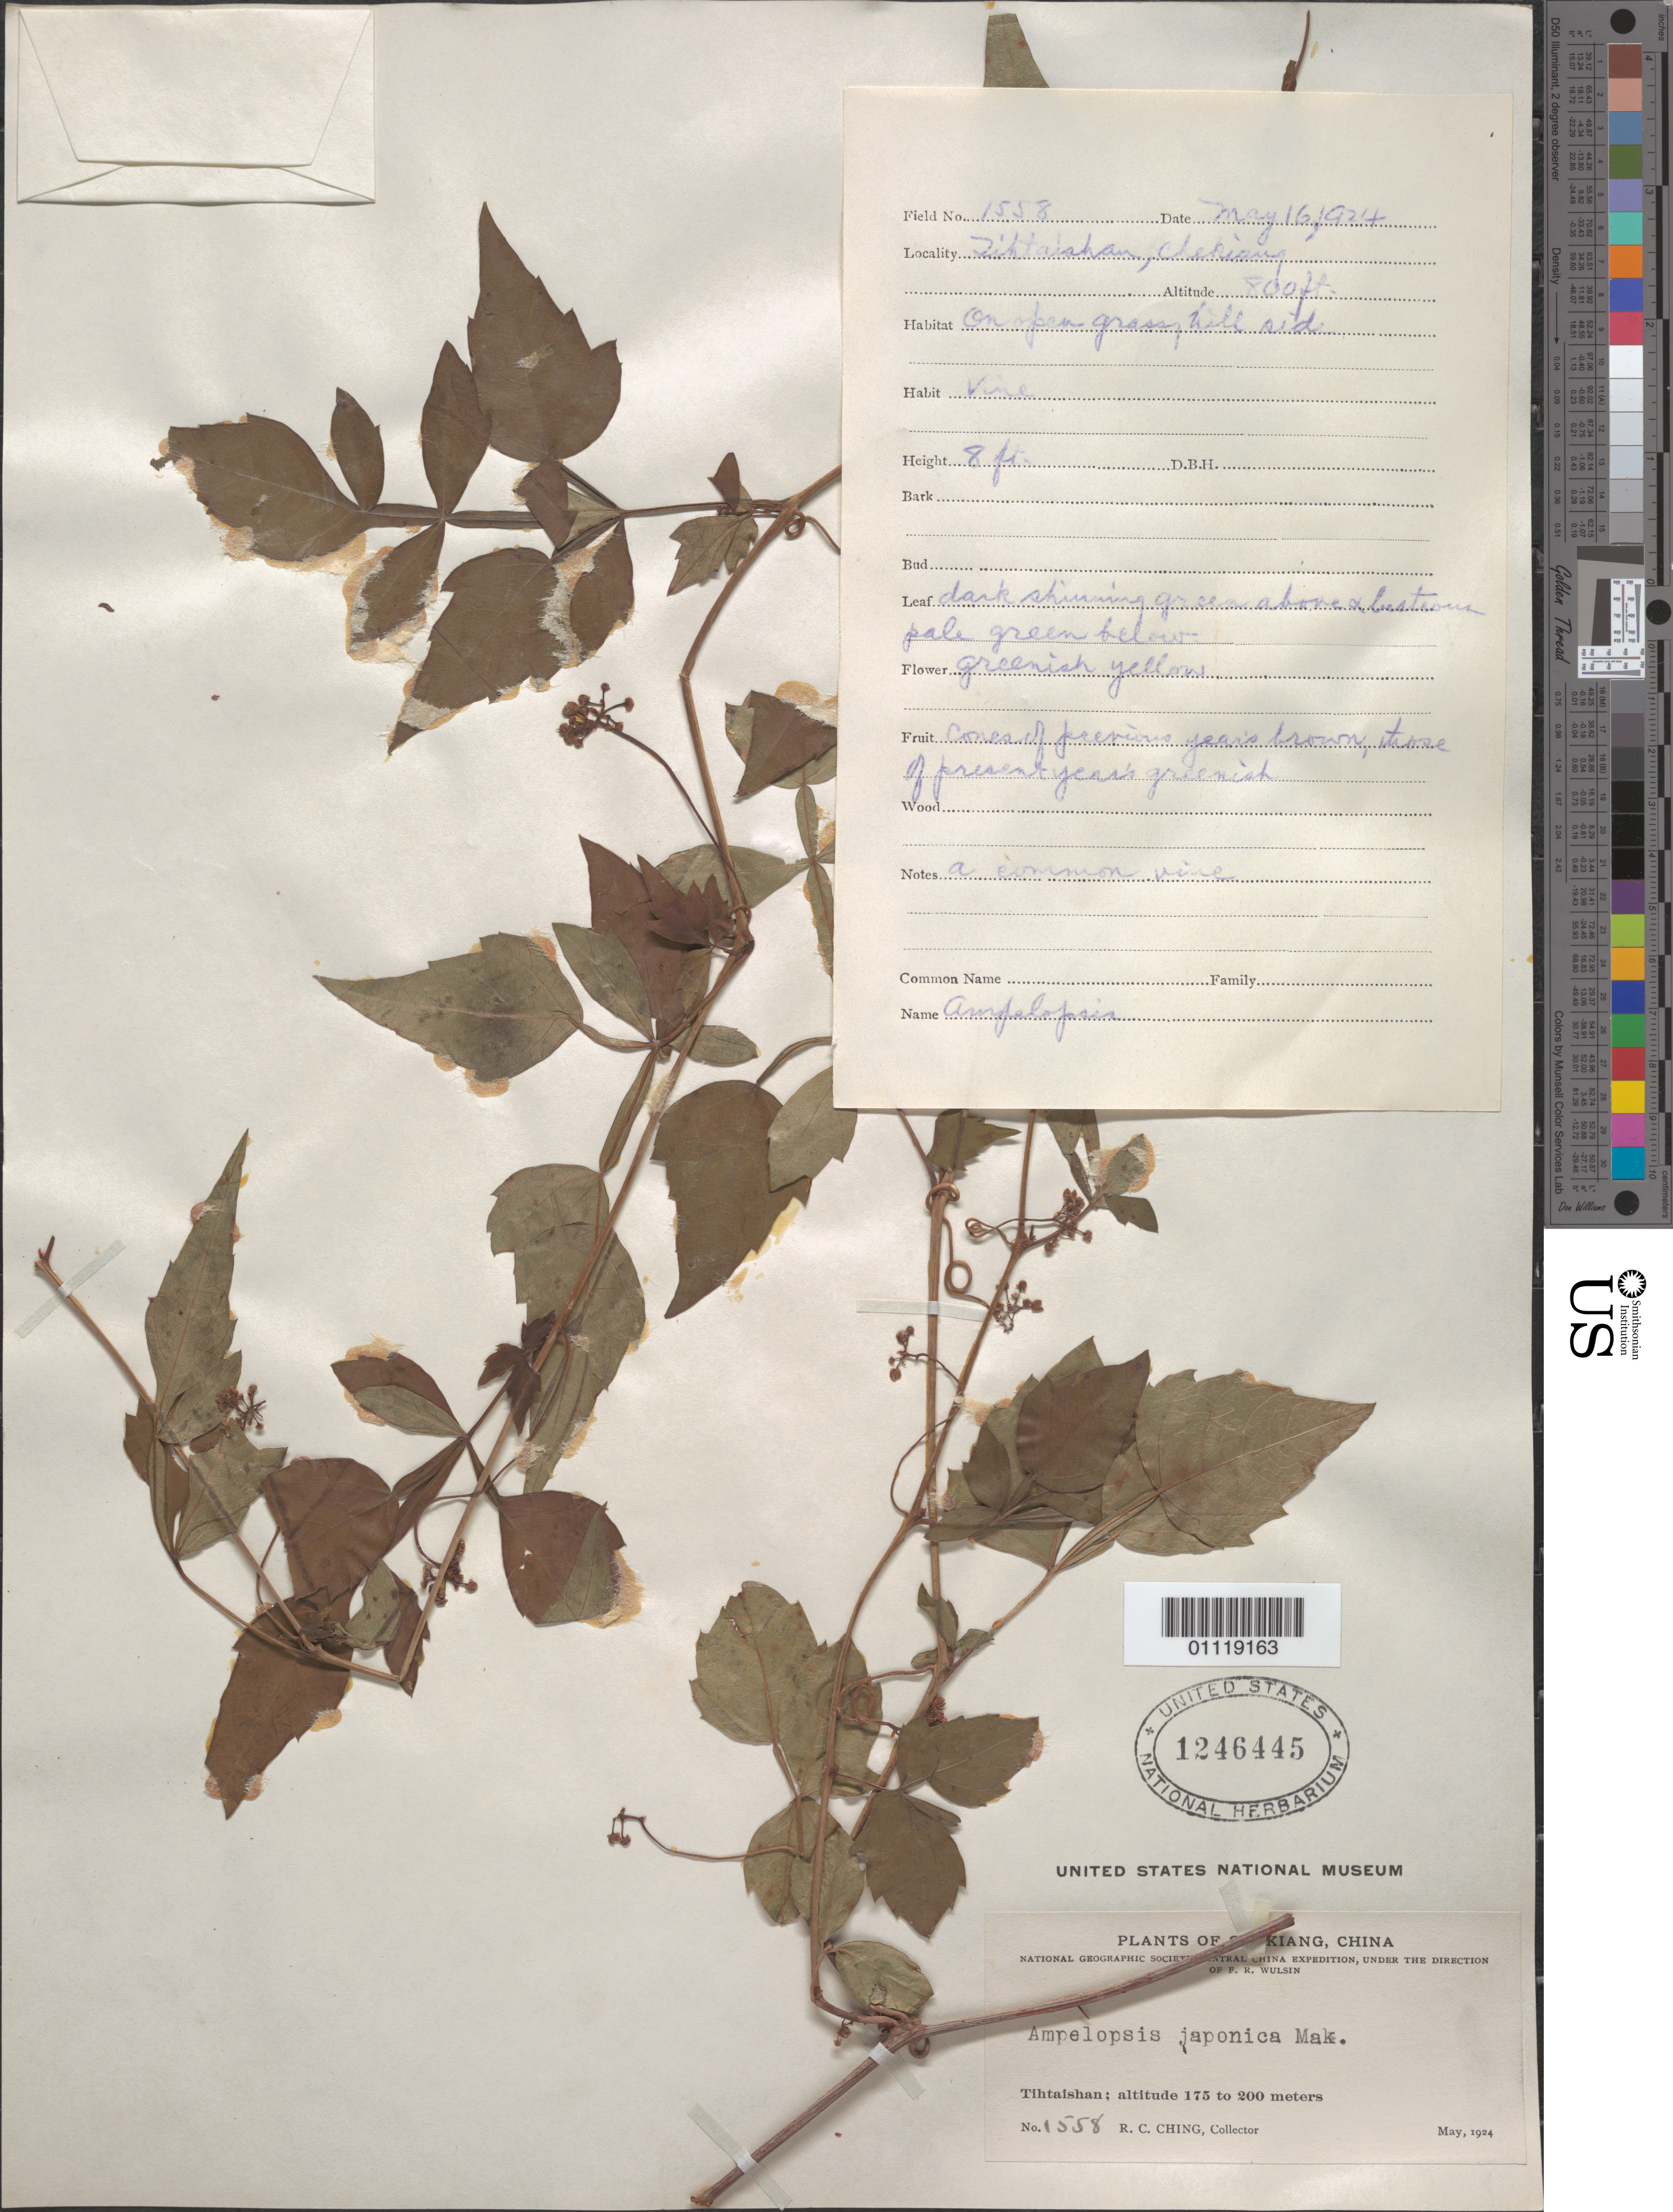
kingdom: Plantae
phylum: Tracheophyta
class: Magnoliopsida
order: Vitales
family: Vitaceae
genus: Ampelopsis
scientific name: Ampelopsis japonica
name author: (Thunb.) Makino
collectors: R. C. Ching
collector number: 1558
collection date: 1924-05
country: China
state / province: Zhejiang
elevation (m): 175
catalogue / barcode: US 1246445